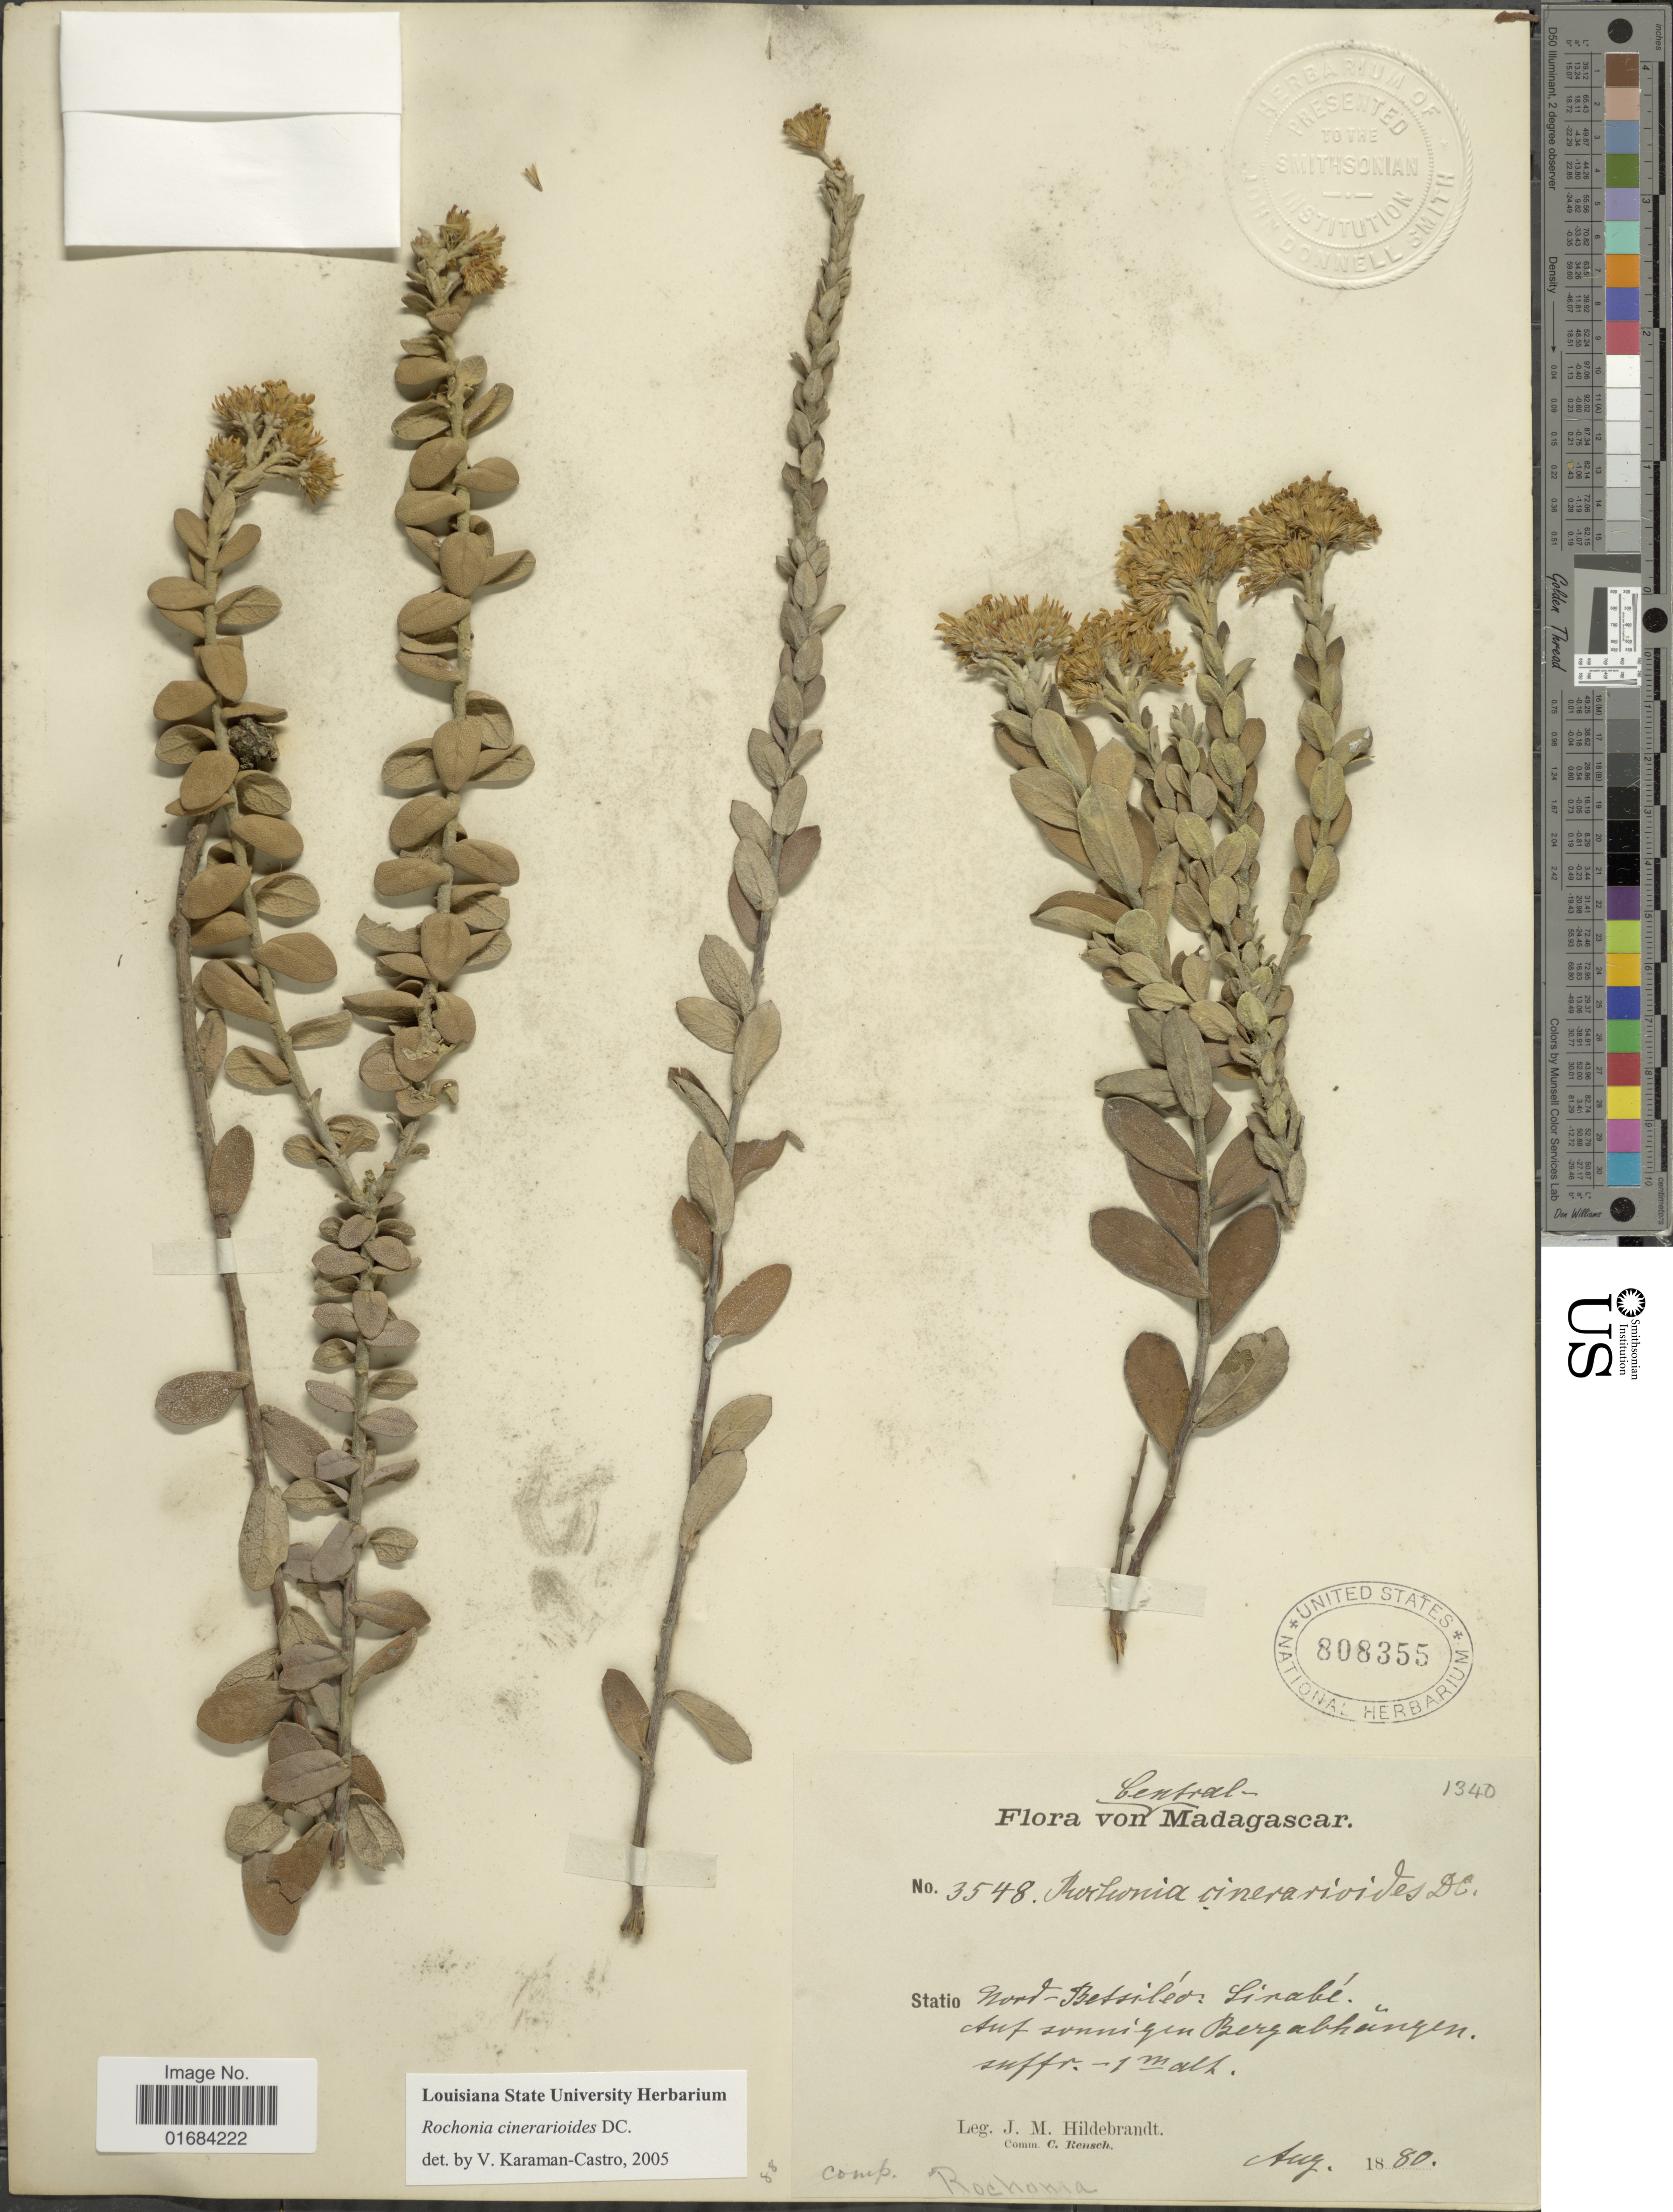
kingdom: Plantae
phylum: Tracheophyta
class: Magnoliopsida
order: Asterales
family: Asteraceae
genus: Rochonia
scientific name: Rochonia cinerarioides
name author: DC.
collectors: J. Hildebrandt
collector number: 3548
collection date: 1880-08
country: Madagascar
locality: Central Madagascar, Nord-Betsiléo: Sirabé, Auf sonnigen Bergabhängen.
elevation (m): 1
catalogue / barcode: US 808355